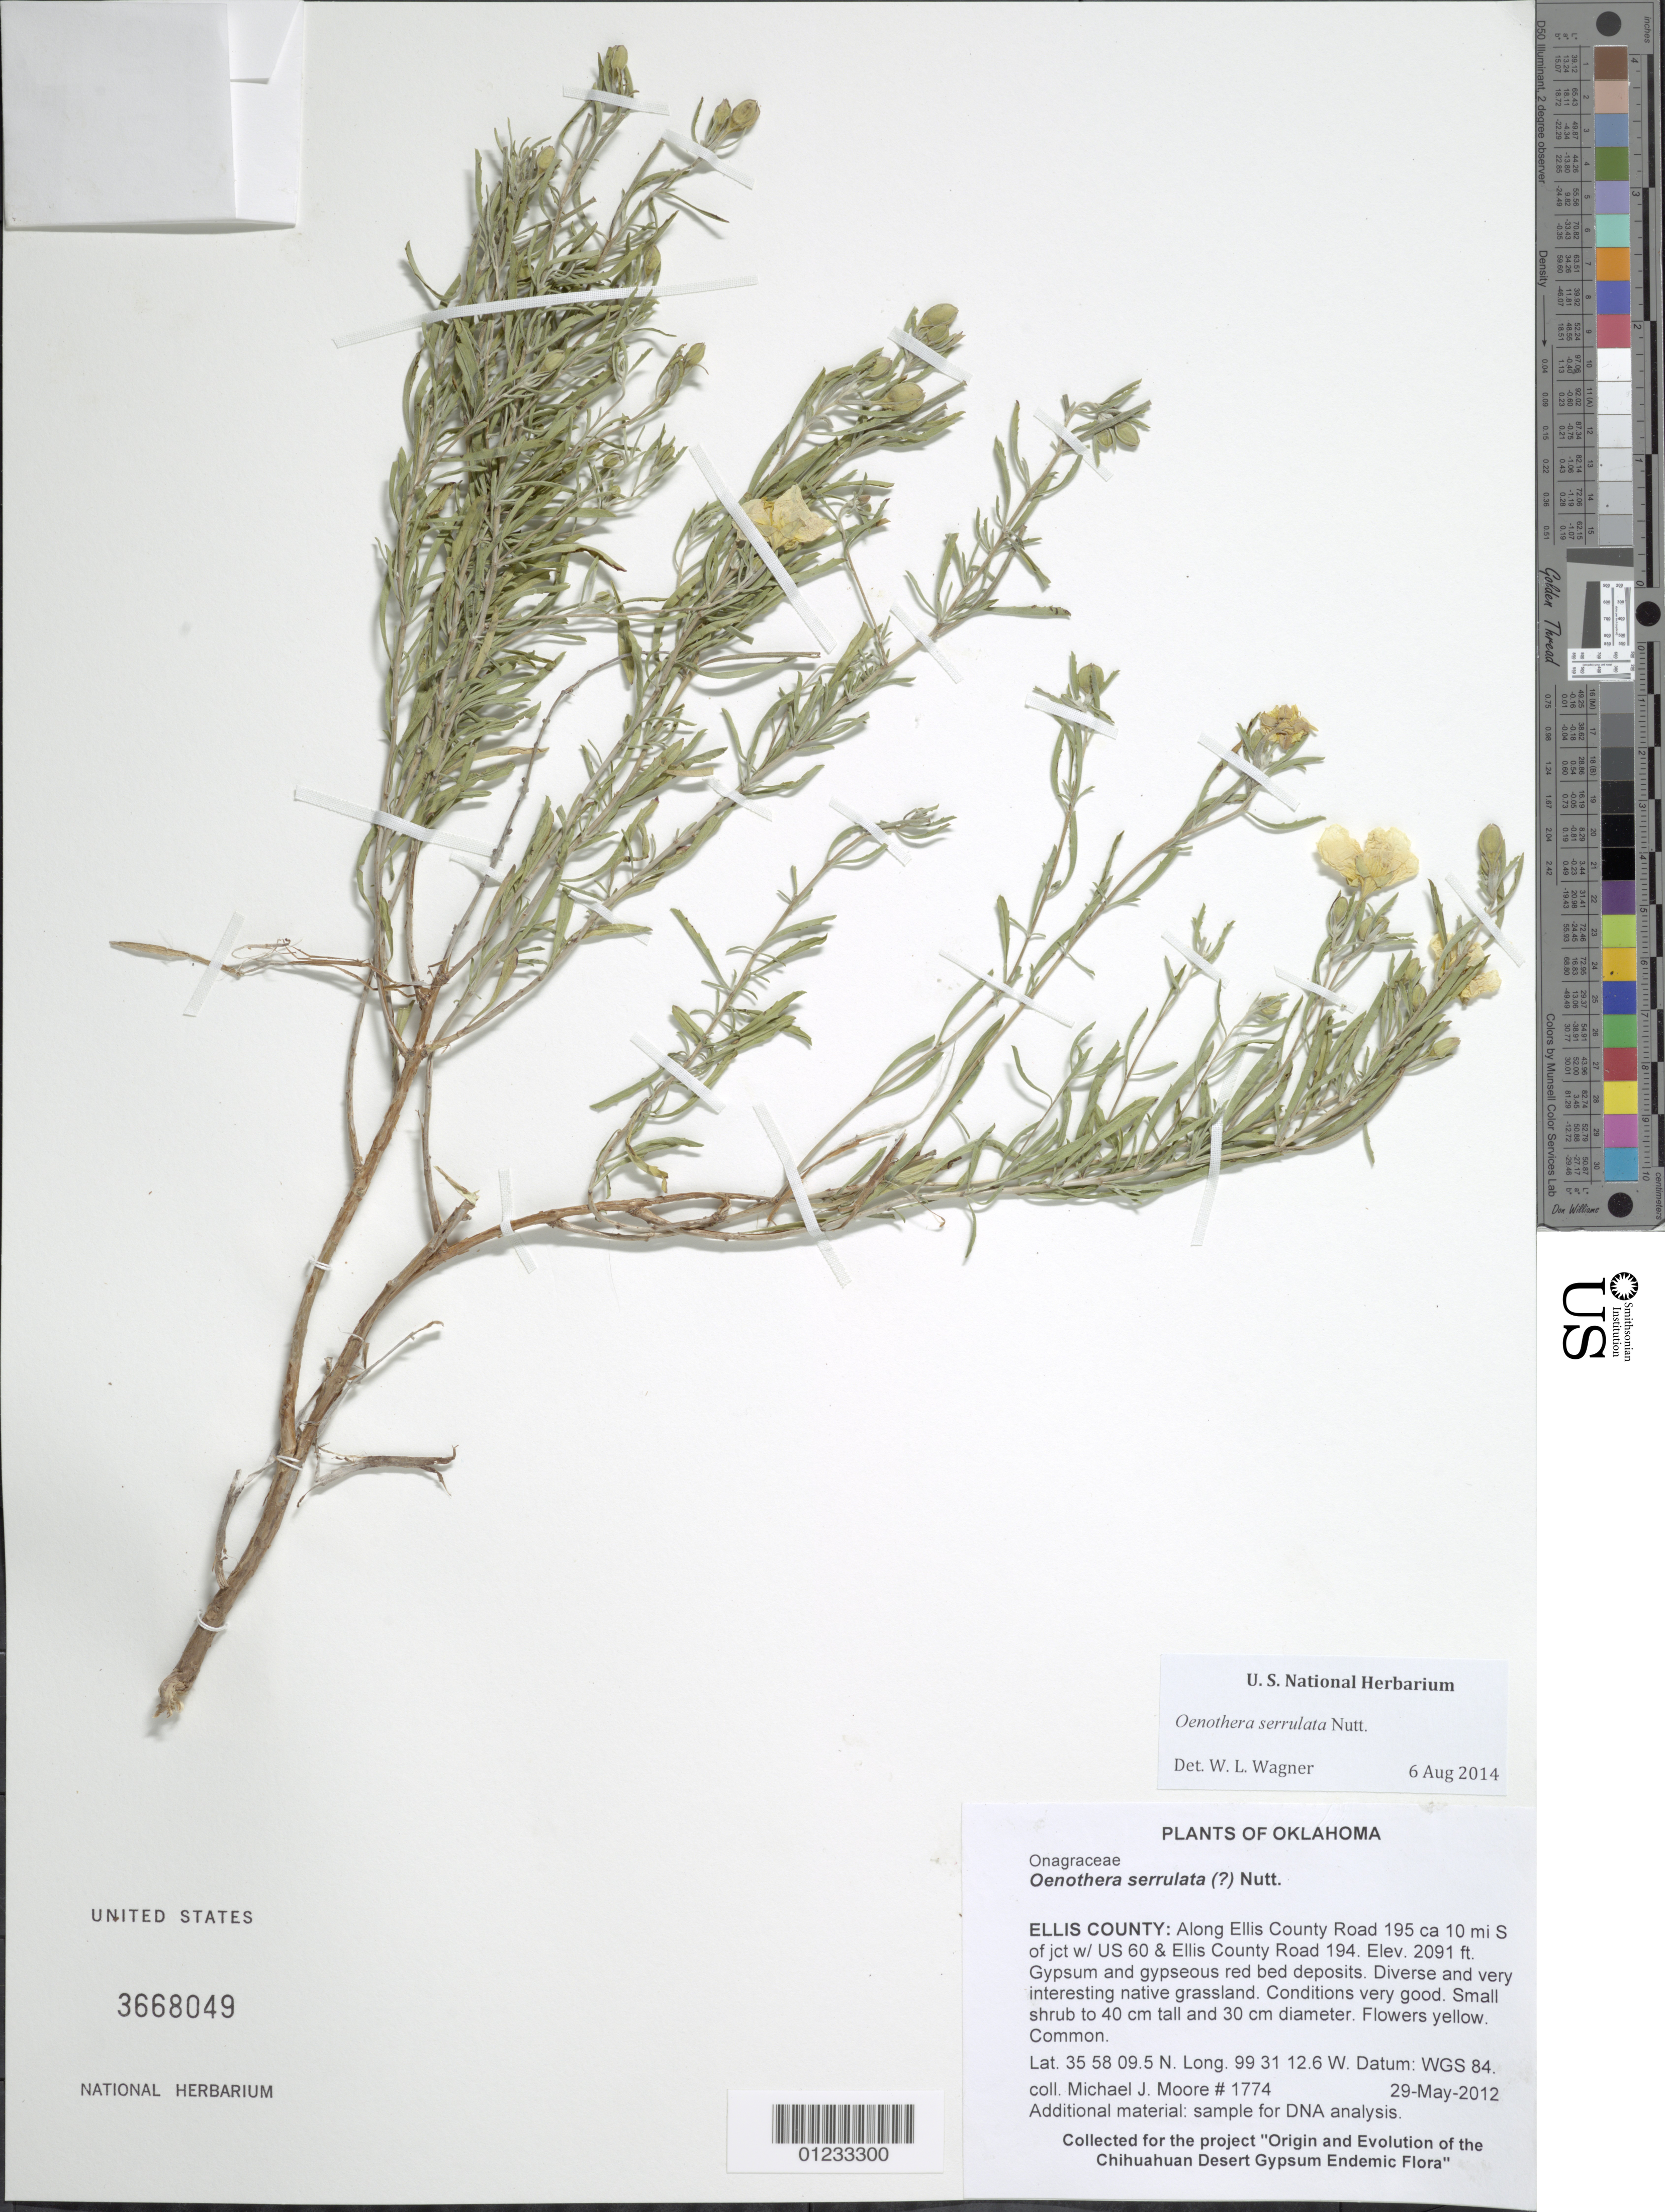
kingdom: Plantae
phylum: Tracheophyta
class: Magnoliopsida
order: Myrtales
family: Onagraceae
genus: Oenothera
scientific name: Oenothera serrulata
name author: Nutt.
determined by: Wagner, W. L., (BOT), Smithsonian Institution - National Museum of Natural History (UNITED STATES)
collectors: M. J. Moore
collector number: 1774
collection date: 2008-05-28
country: United States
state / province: Oklahoma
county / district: Ellis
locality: Along Ellis County Road 195 ca 10 mi S of jct w/ US 60 & Ellis County Road 194.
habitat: Gypsum and gypseous red bed deposits. Diverse and very interesting native grassland. Conditions very good.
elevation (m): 637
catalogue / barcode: US 3668049